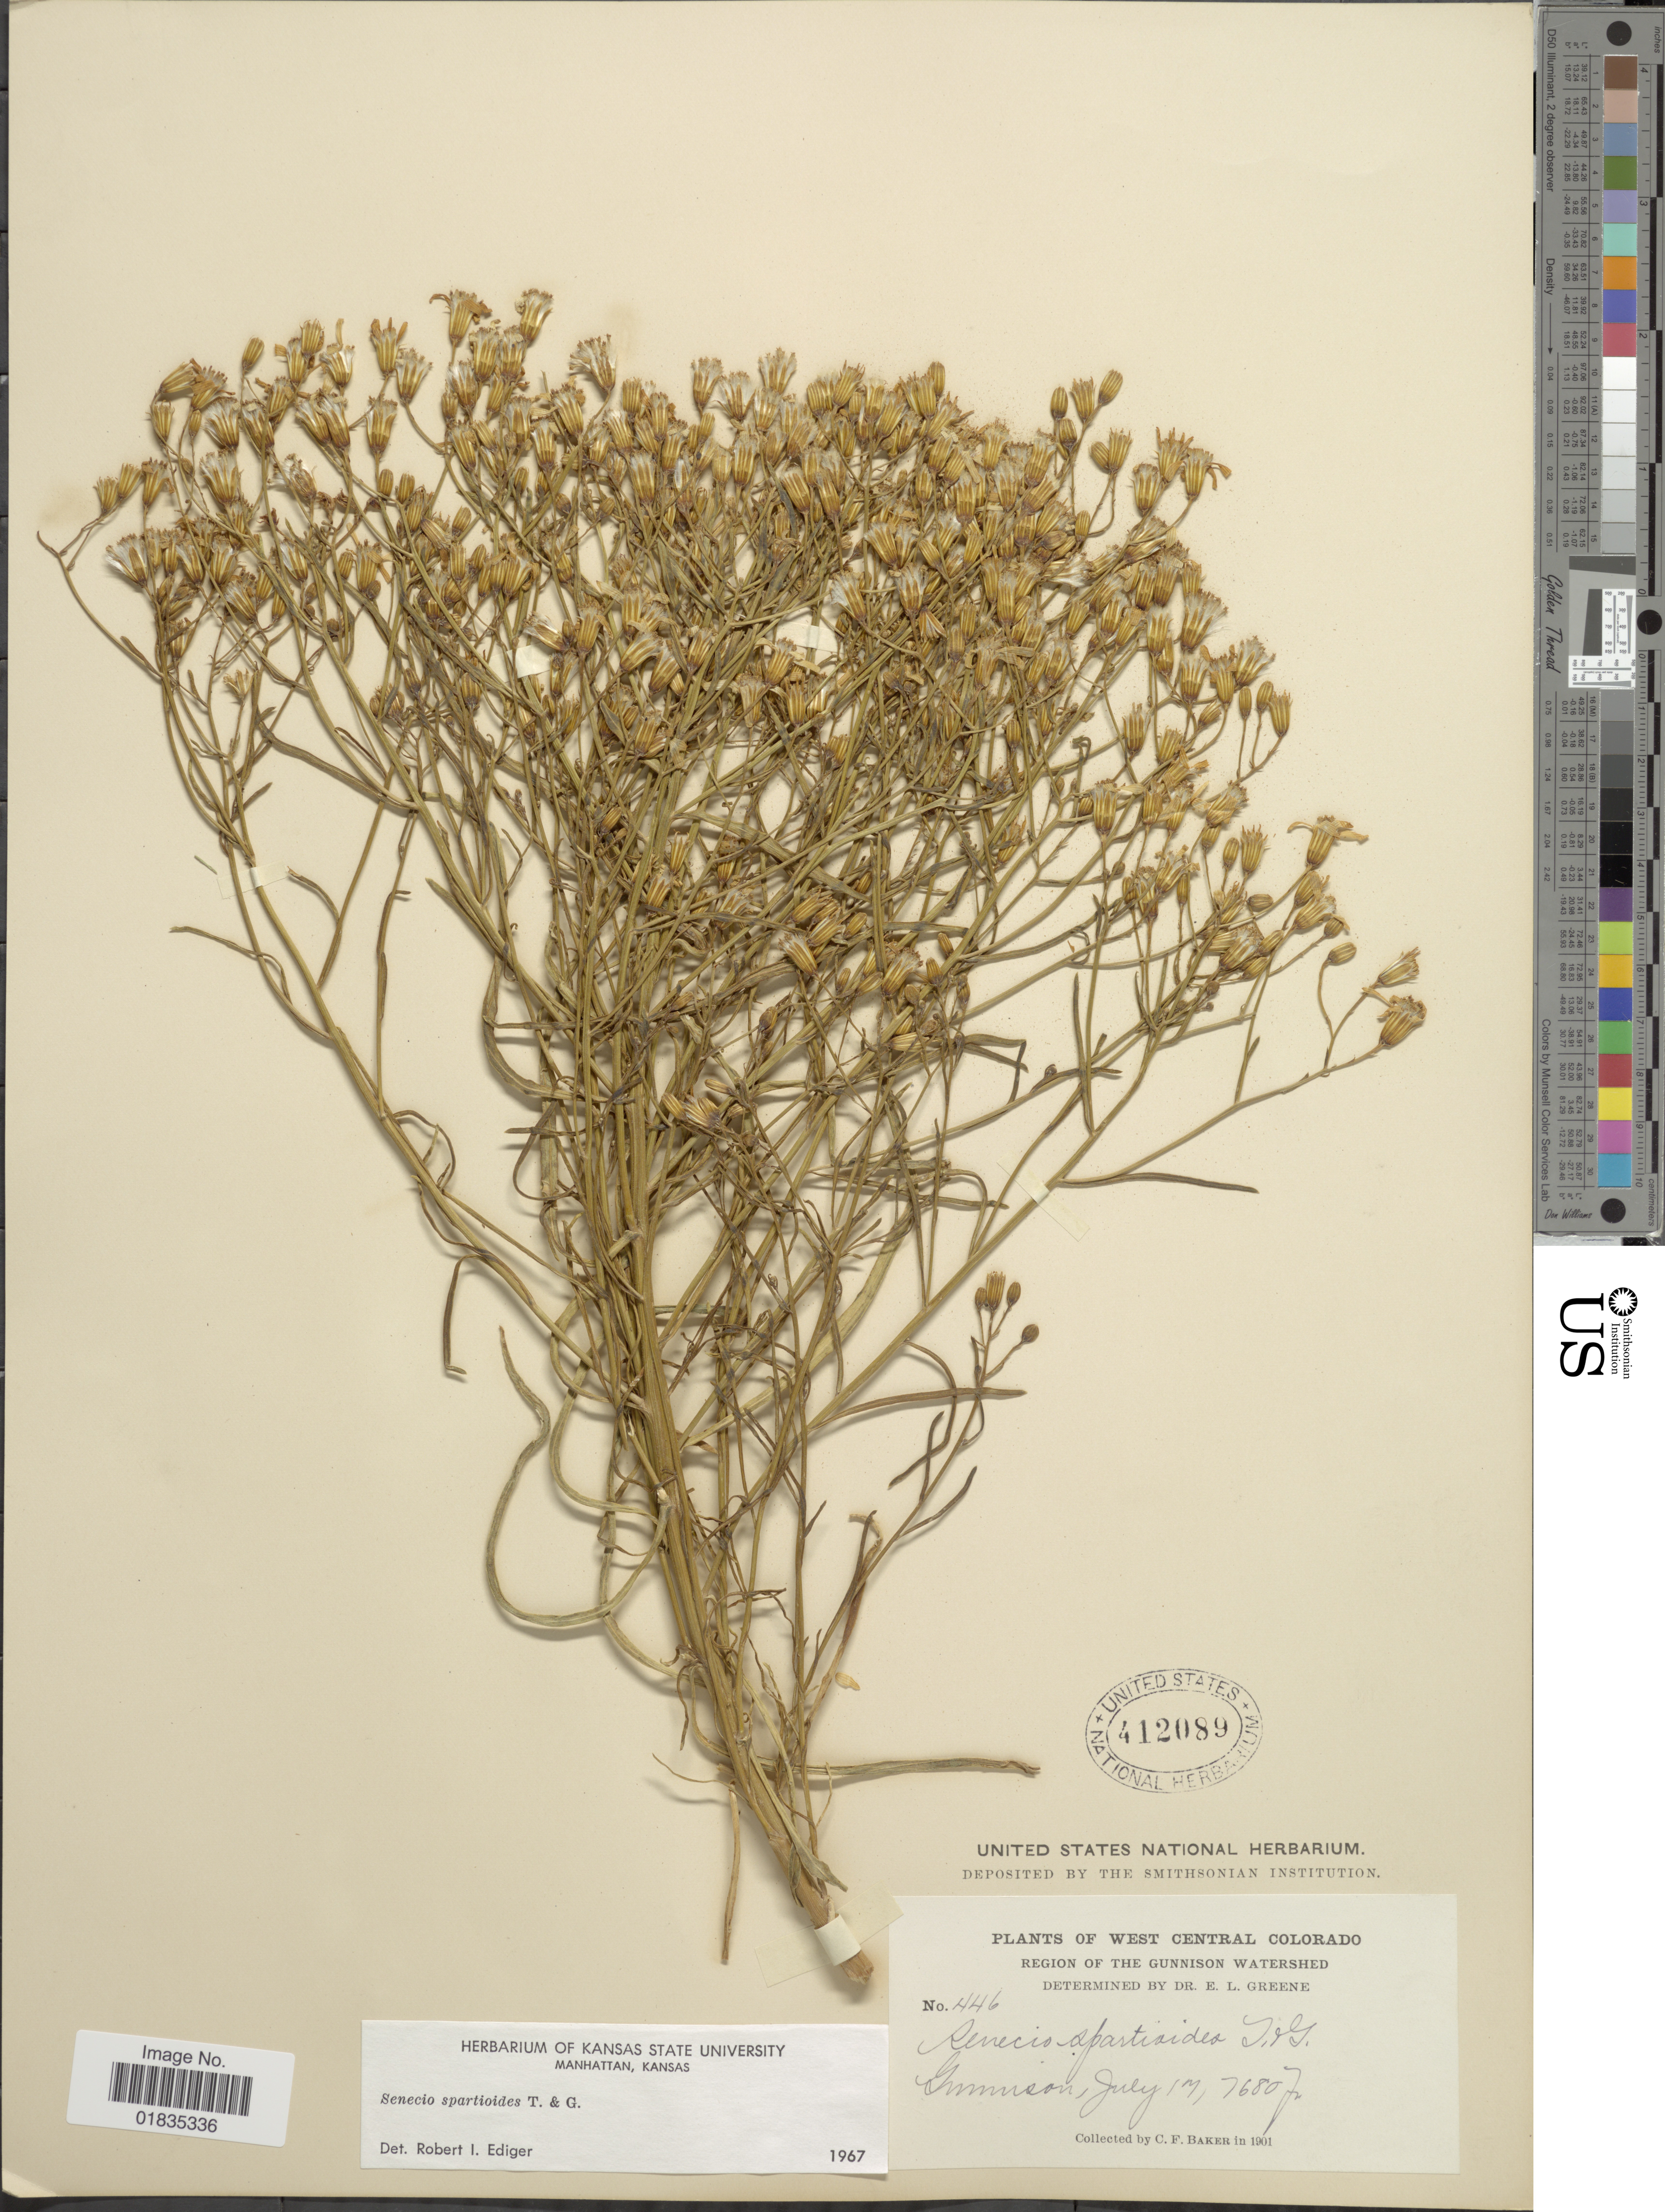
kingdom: Plantae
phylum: Tracheophyta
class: Magnoliopsida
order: Asterales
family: Asteraceae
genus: Senecio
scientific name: Senecio spartioides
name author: Torr. & A. Gray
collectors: C. F. Baker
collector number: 446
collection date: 1901-07-17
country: United States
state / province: Colorado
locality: West Central Colorado, Region of The Gunnison Watershed, Gunnison.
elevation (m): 2341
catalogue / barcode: US 412089